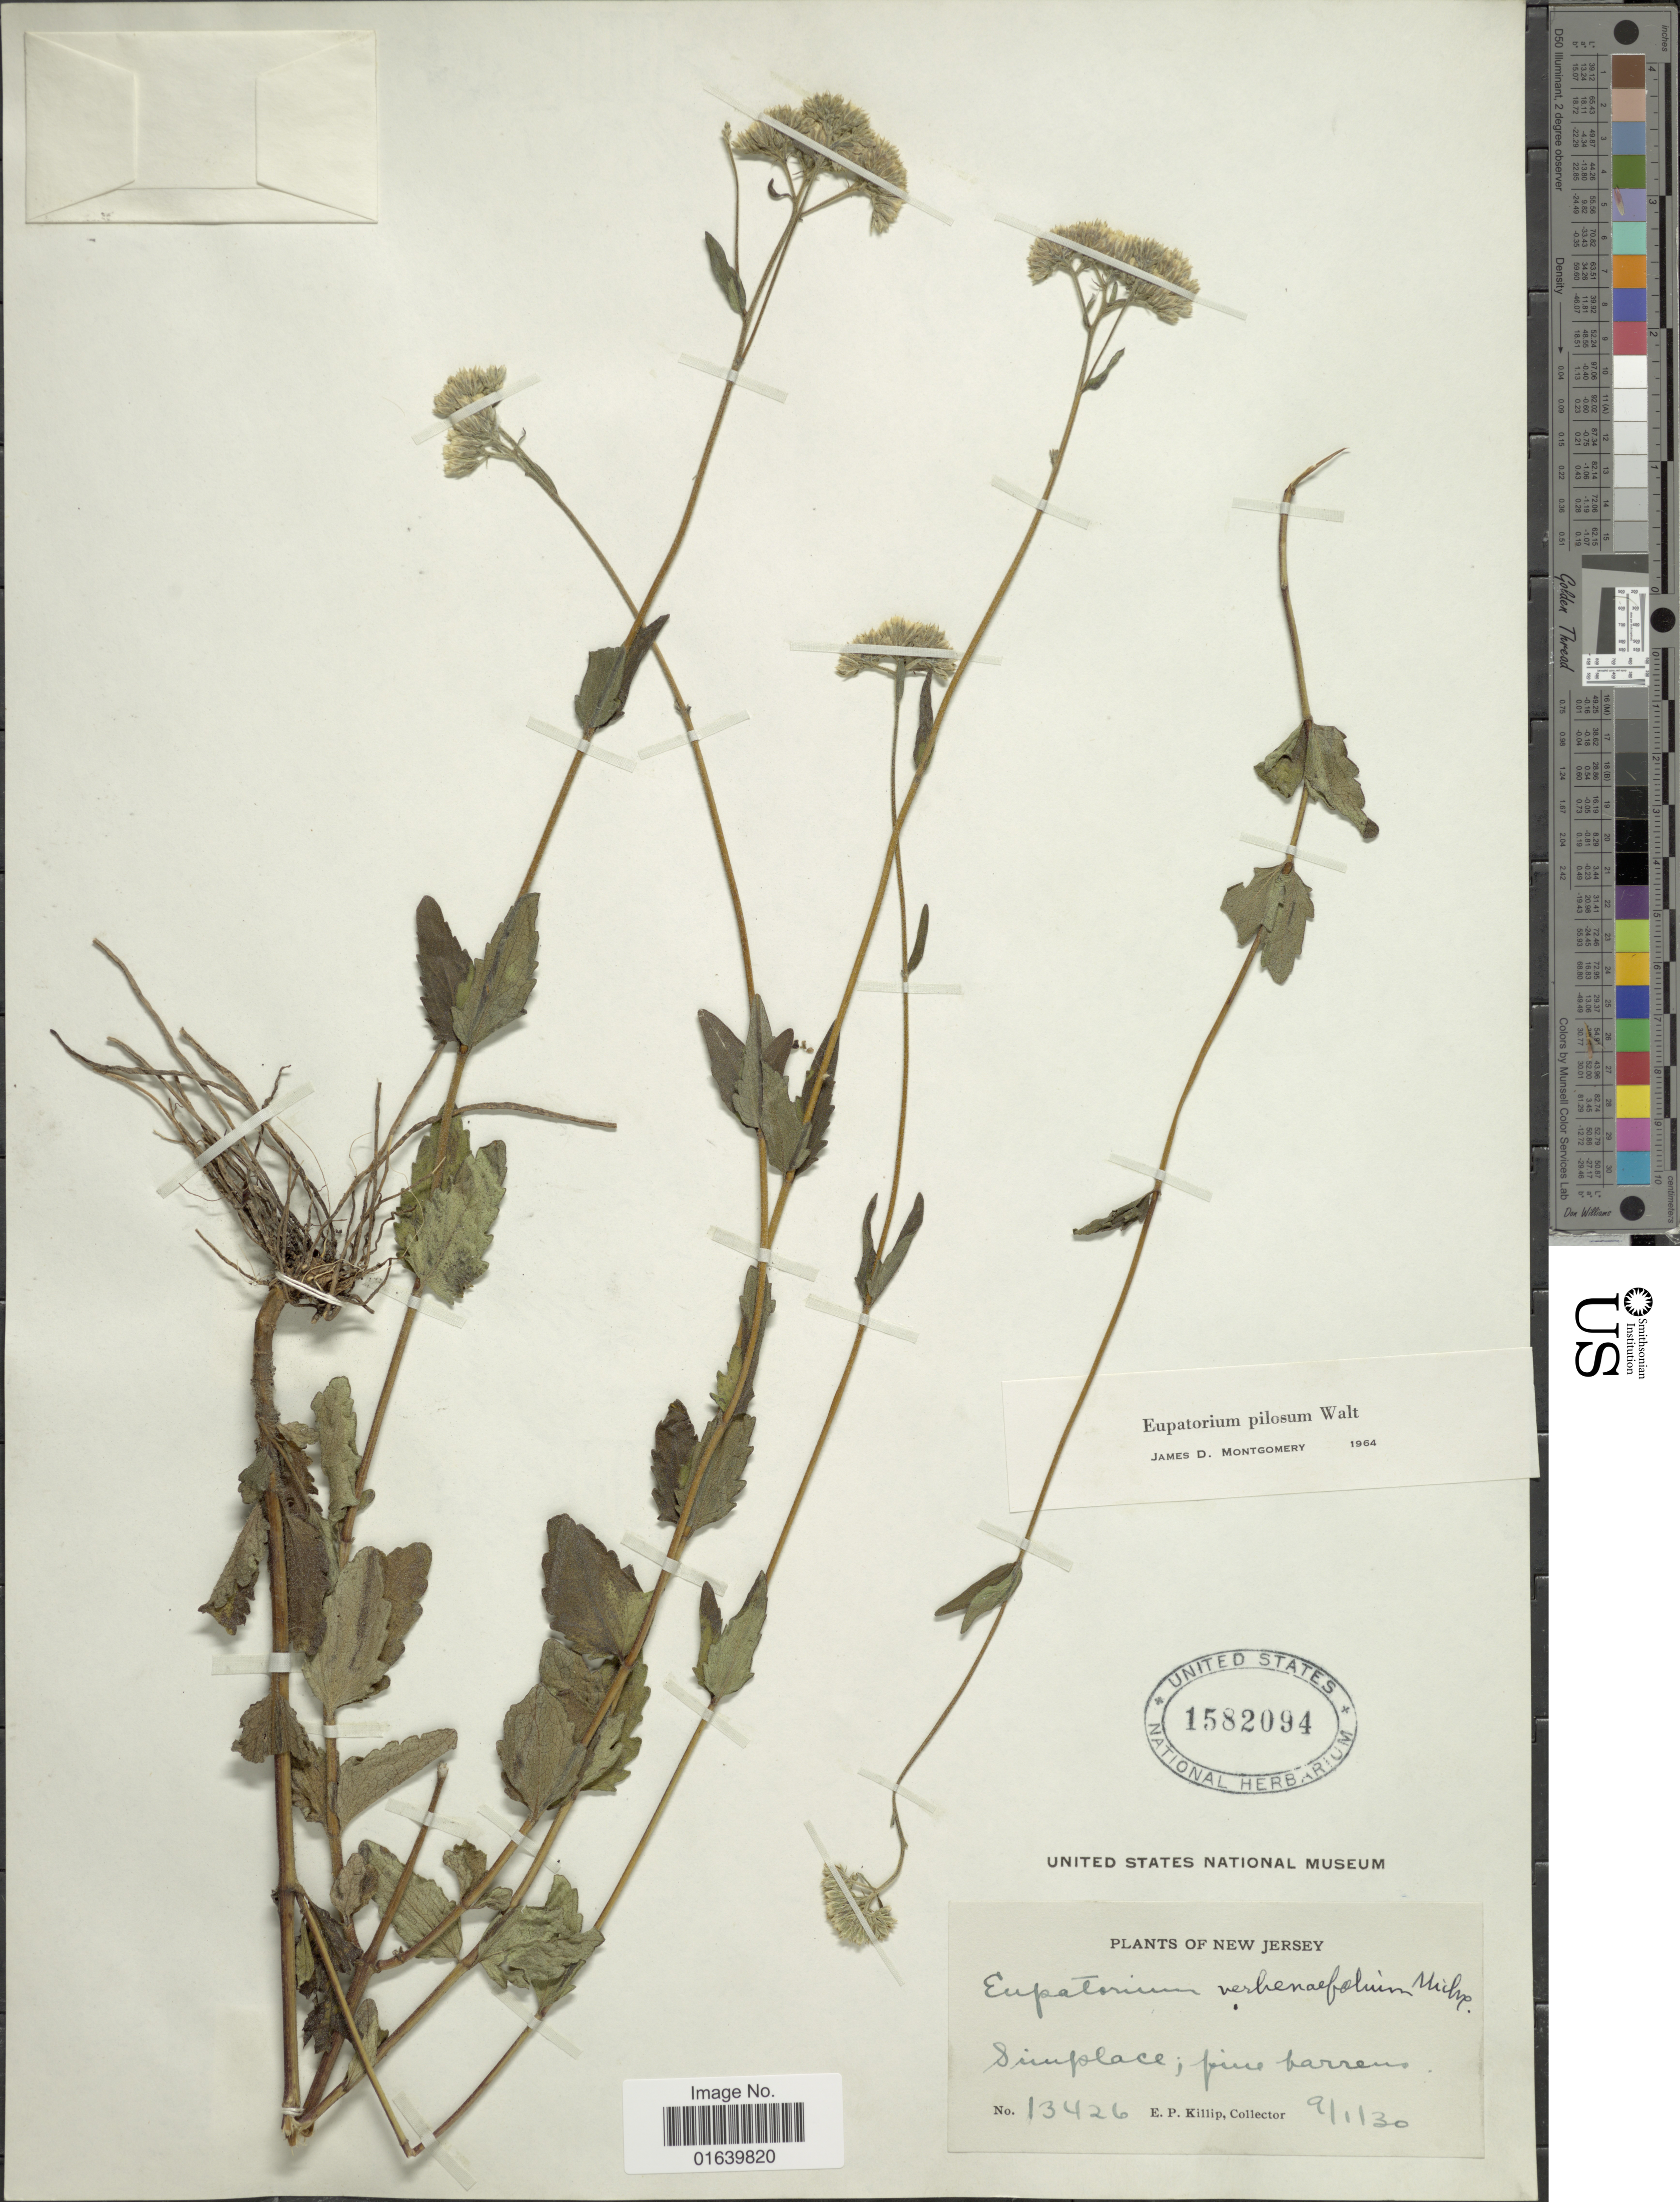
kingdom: Plantae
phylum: Tracheophyta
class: Magnoliopsida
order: Asterales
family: Asteraceae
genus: Eupatorium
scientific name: Eupatorium pilosum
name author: Walter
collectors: E. P. Killip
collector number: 13426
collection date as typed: Transcribed d/m/y: 1/9/30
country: United States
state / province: New Jersey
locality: Sim Place, pine barrens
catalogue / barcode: US 1582094